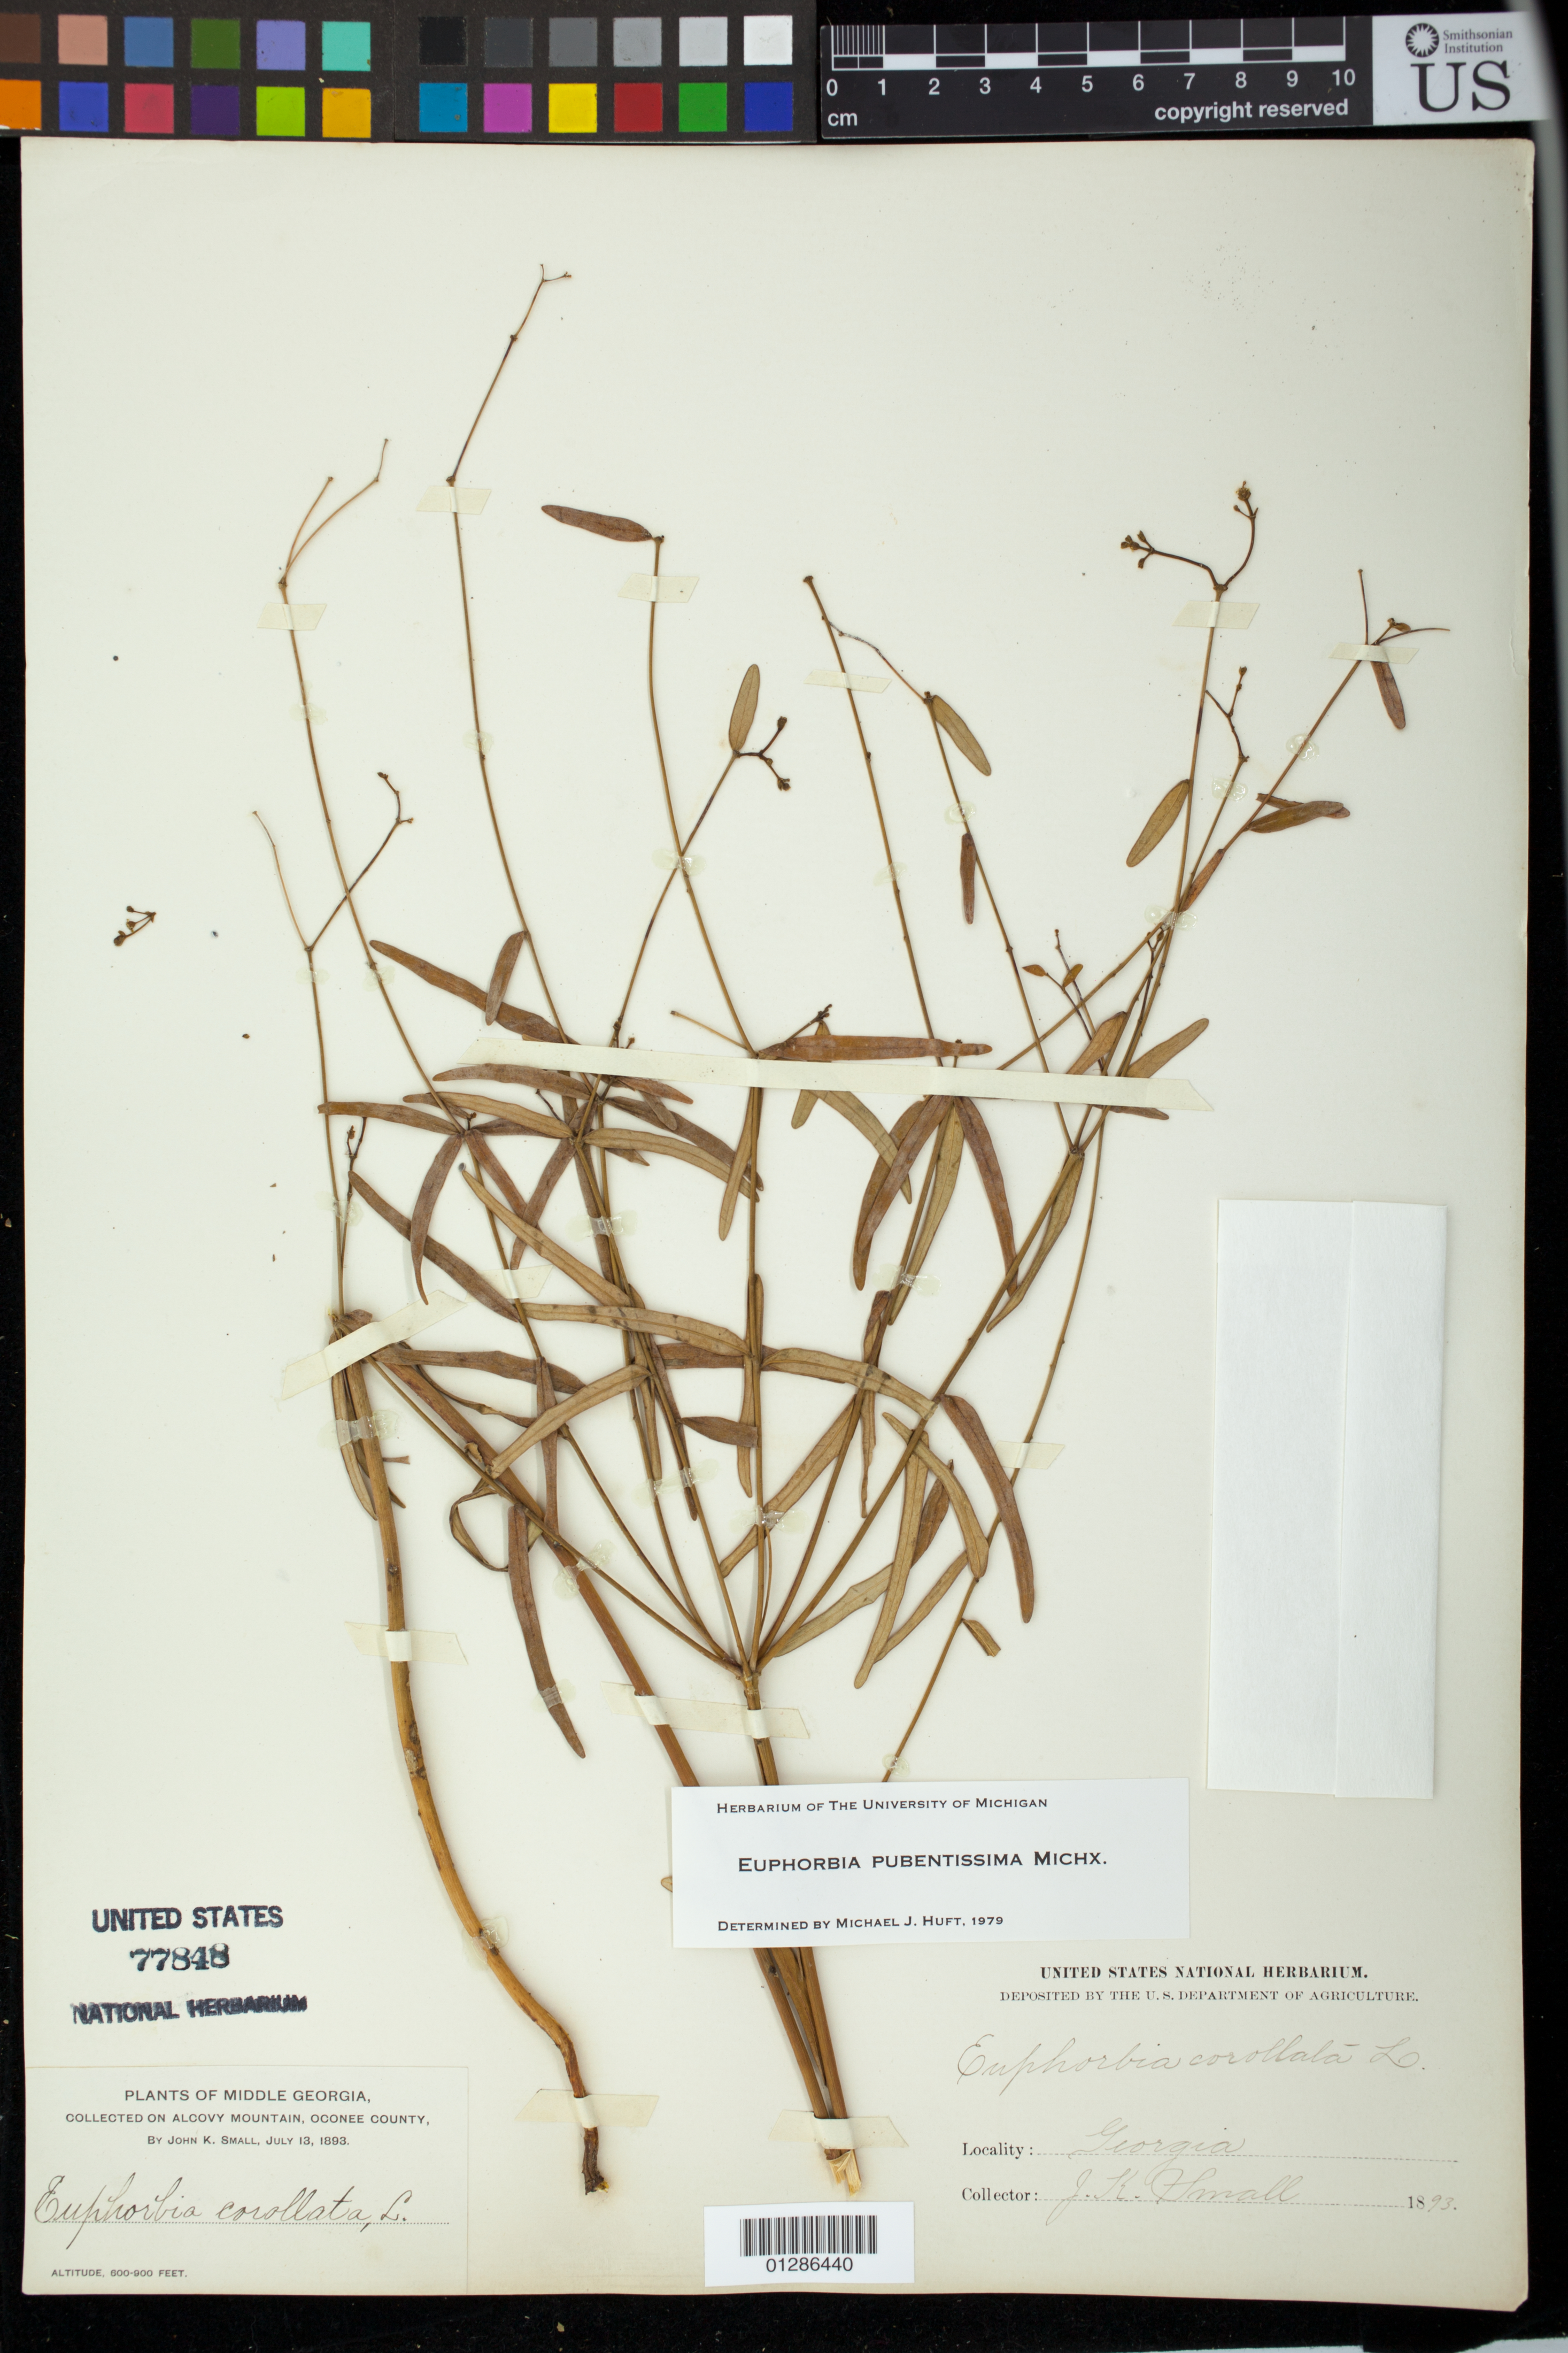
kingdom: Plantae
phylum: Tracheophyta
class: Magnoliopsida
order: Malpighiales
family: Euphorbiaceae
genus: Euphorbia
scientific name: Euphorbia pubentissima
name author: Michx.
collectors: J. K. Small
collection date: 1893-07-13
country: United States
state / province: Georgia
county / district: Oconee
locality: Alcovy Mountain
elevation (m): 183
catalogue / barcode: US 77848